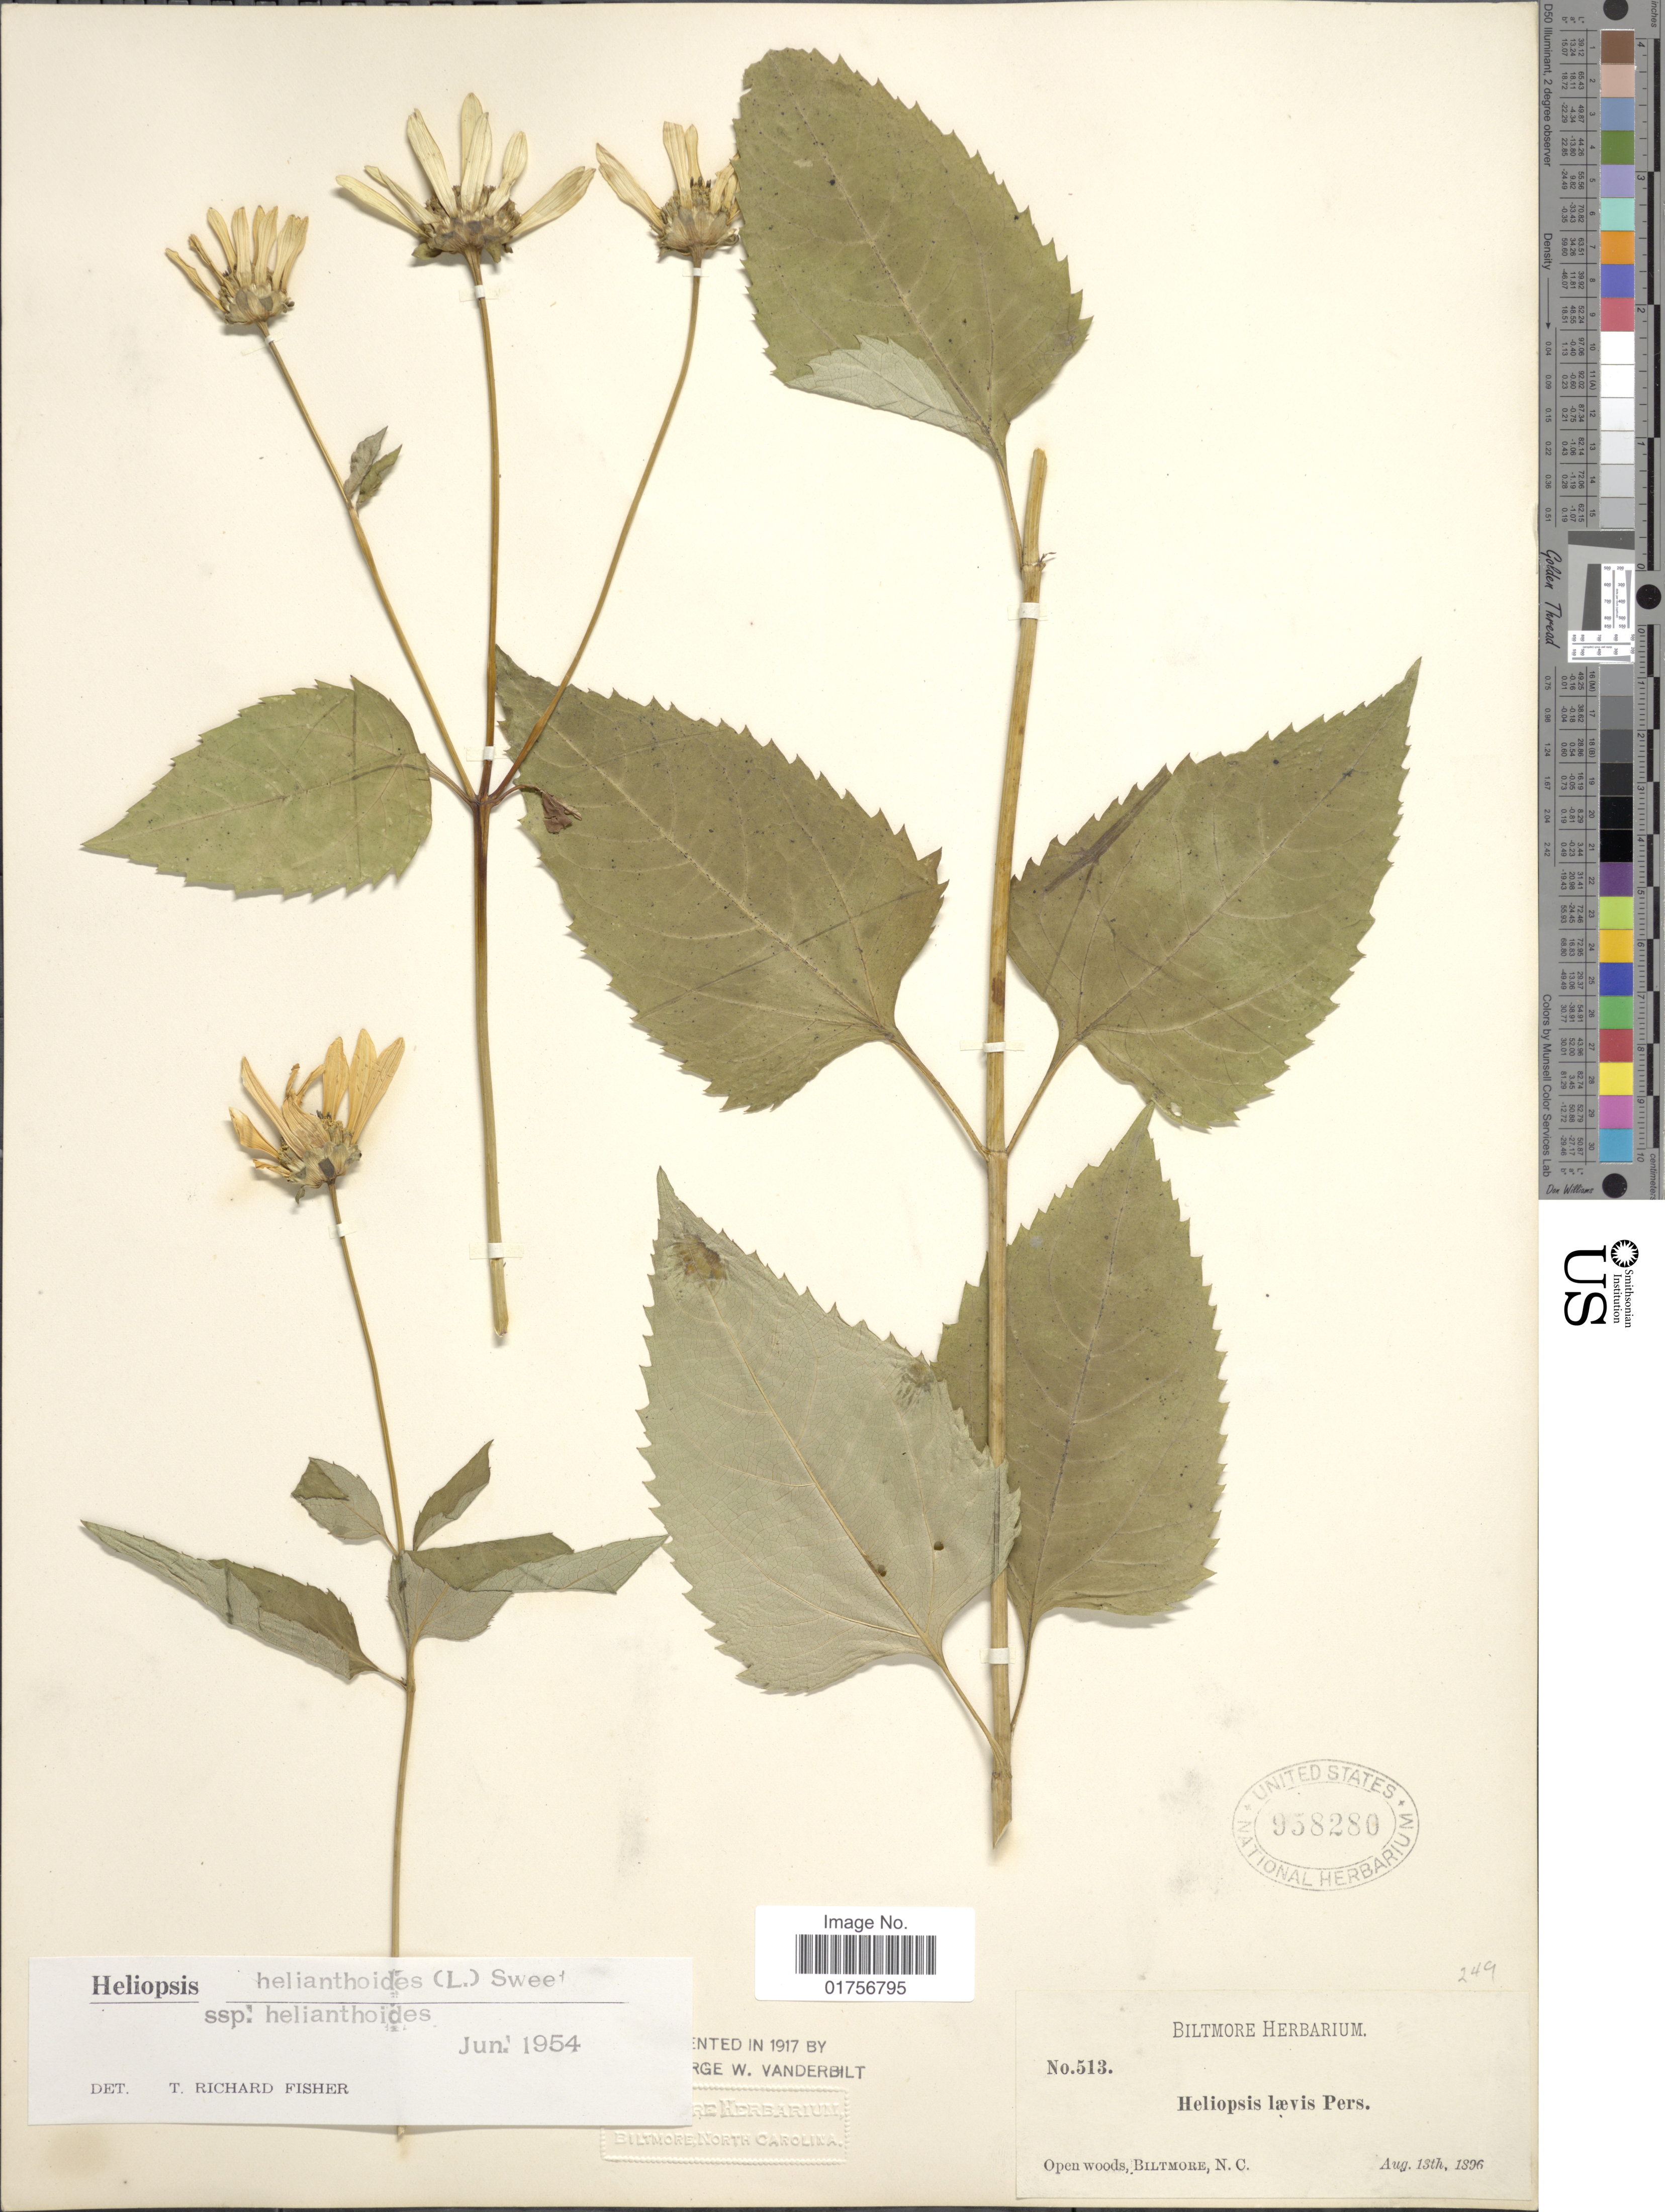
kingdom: Plantae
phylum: Tracheophyta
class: Magnoliopsida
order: Asterales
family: Asteraceae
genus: Heliopsis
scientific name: Heliopsis helianthoides subsp. helianthoides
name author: (L.) Sweet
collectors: ex herb. Biltmore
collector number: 513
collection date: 1896-08-13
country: United States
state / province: North Carolina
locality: Open woods, Biltmore, N. C.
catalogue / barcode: US 958280